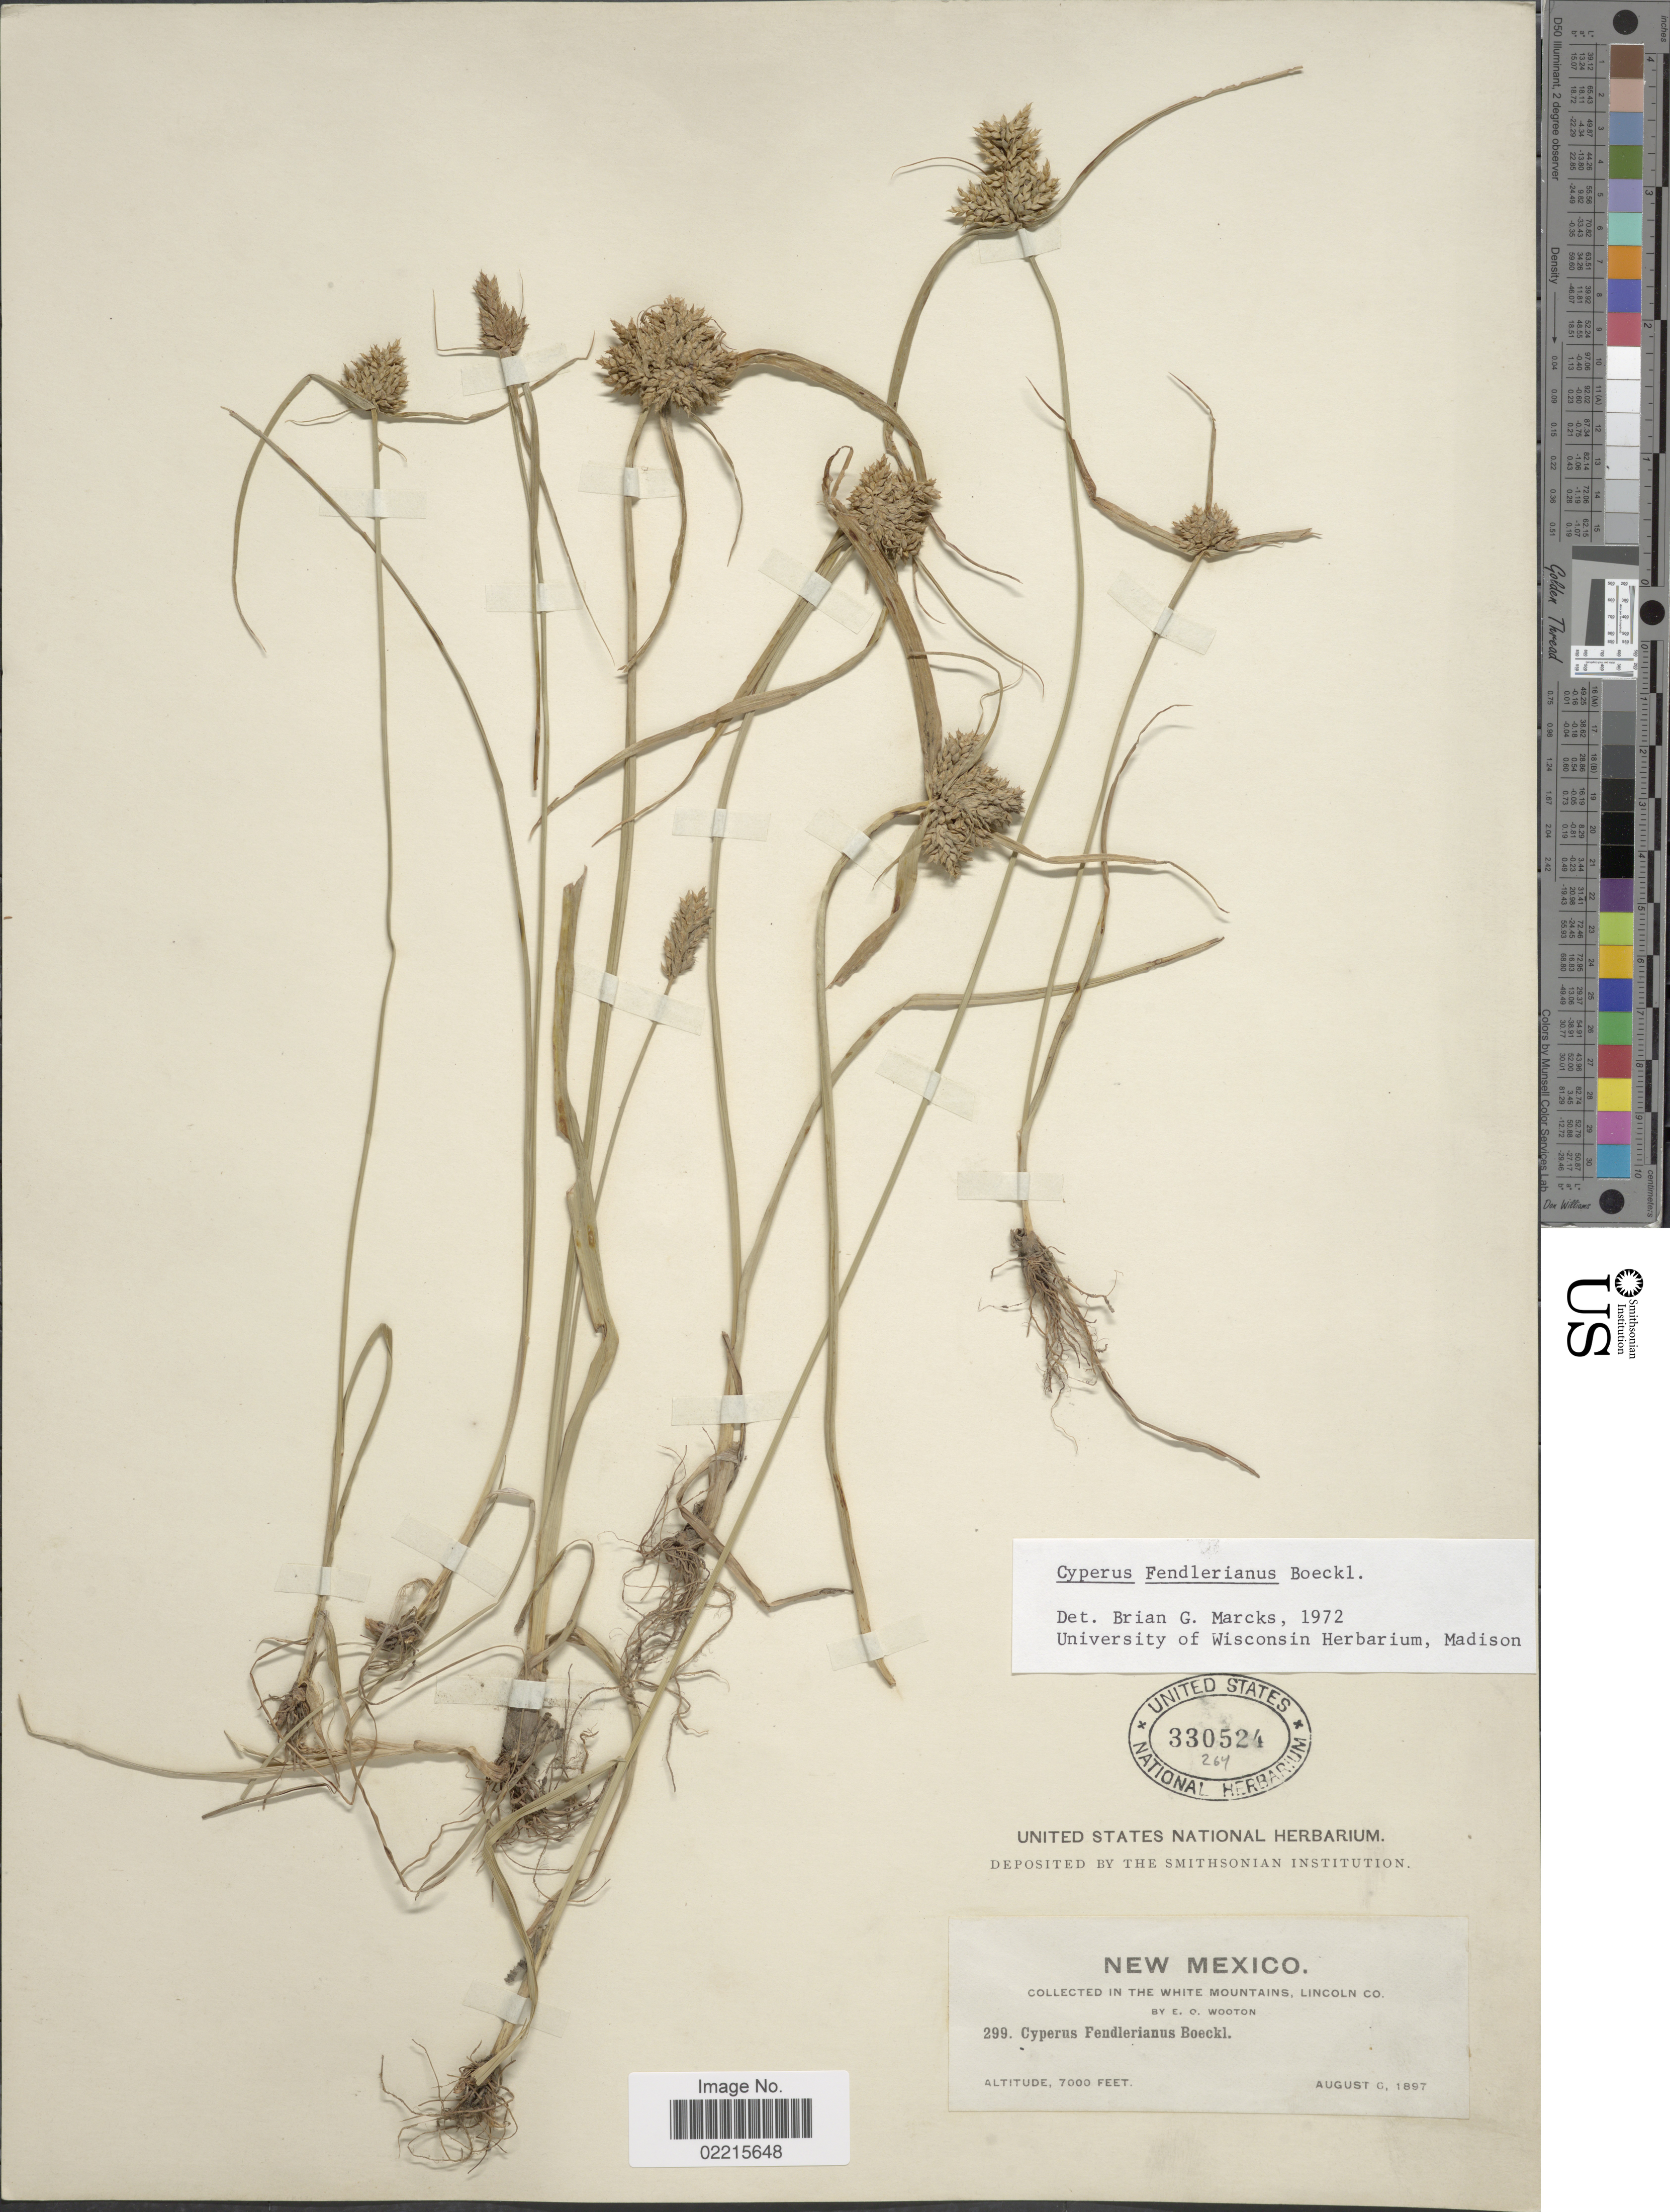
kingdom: Plantae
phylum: Tracheophyta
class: Liliopsida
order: Poales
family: Cyperaceae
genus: Cyperus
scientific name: Cyperus fendlerianus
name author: Boeckeler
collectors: E. O. Wooton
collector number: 299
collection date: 1897-08-06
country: United States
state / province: New Mexico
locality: The White Mountain, Lincoln Co.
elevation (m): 2134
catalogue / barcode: US 330524